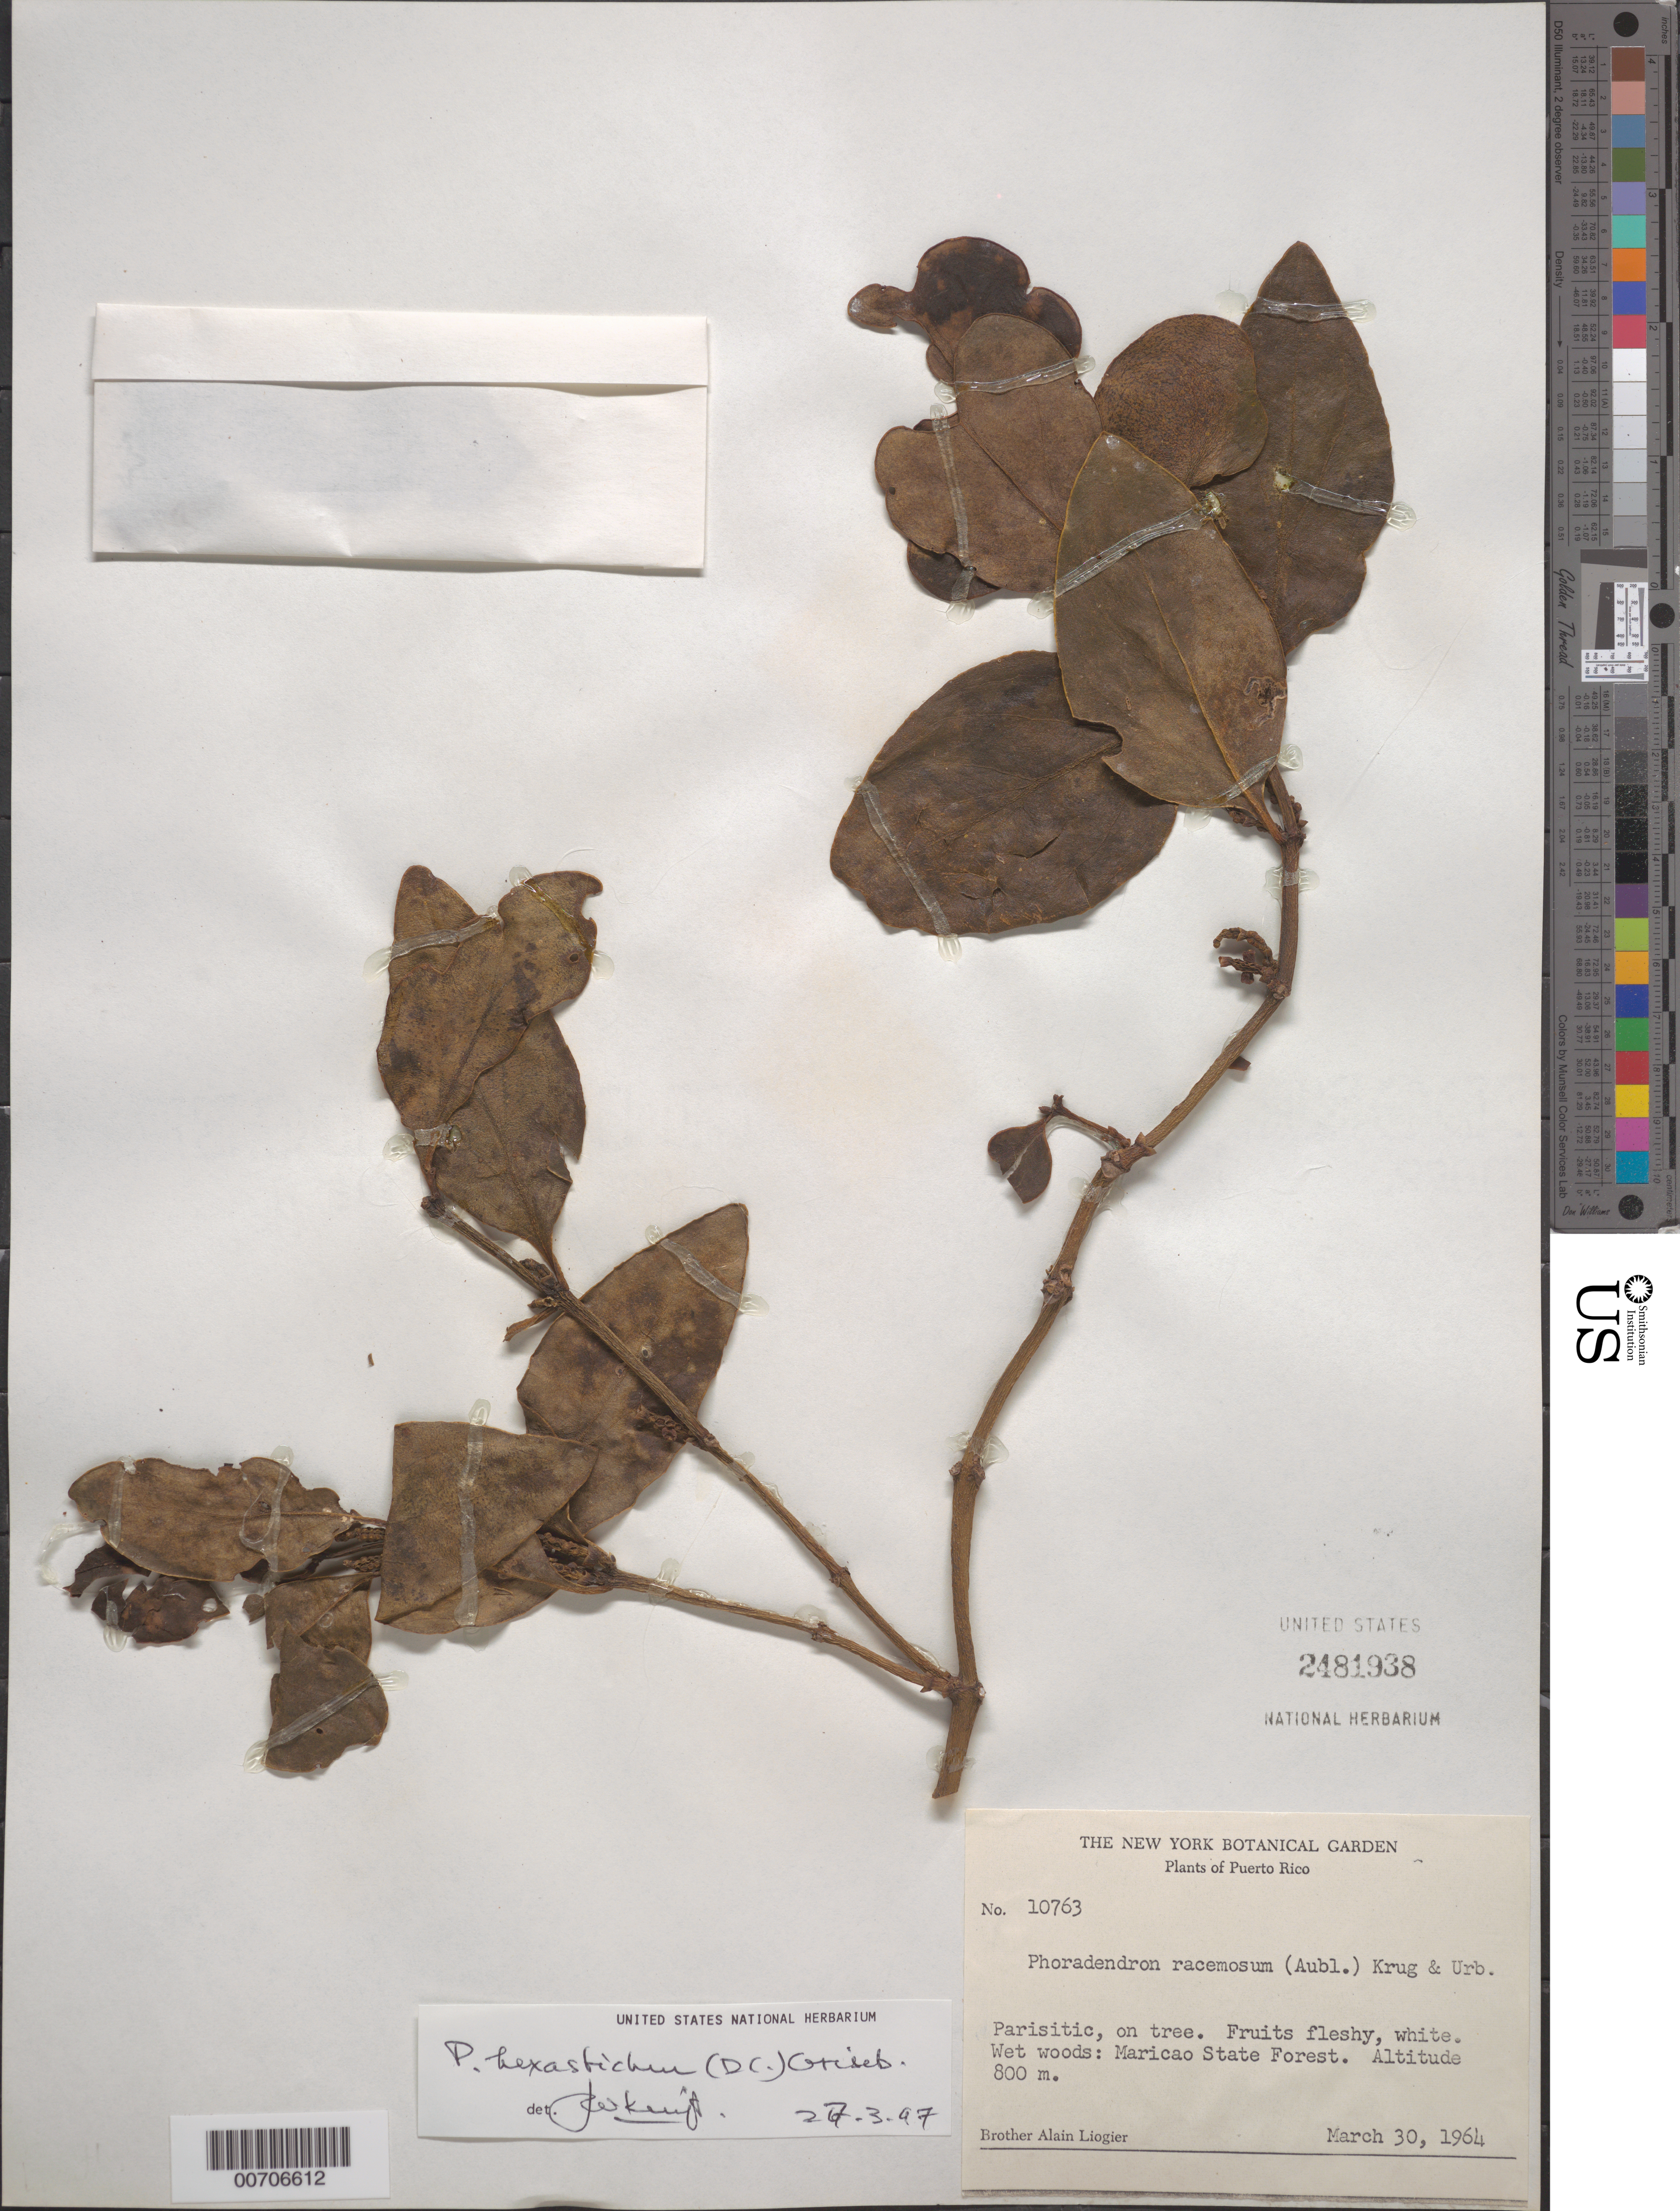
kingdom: Plantae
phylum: Tracheophyta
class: Magnoliopsida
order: Santalales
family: Viscaceae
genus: Phoradendron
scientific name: Phoradendron hexastichum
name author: (DC.) Griseb.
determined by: Kuijt, Job, (CANADA)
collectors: A. H. Liogier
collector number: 10763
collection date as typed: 30 Mar 1964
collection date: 1964-03-30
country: Puerto Rico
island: Greater Antilles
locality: Maricao State Forest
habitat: Wet woods; on tree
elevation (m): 800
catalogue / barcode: US 2481938